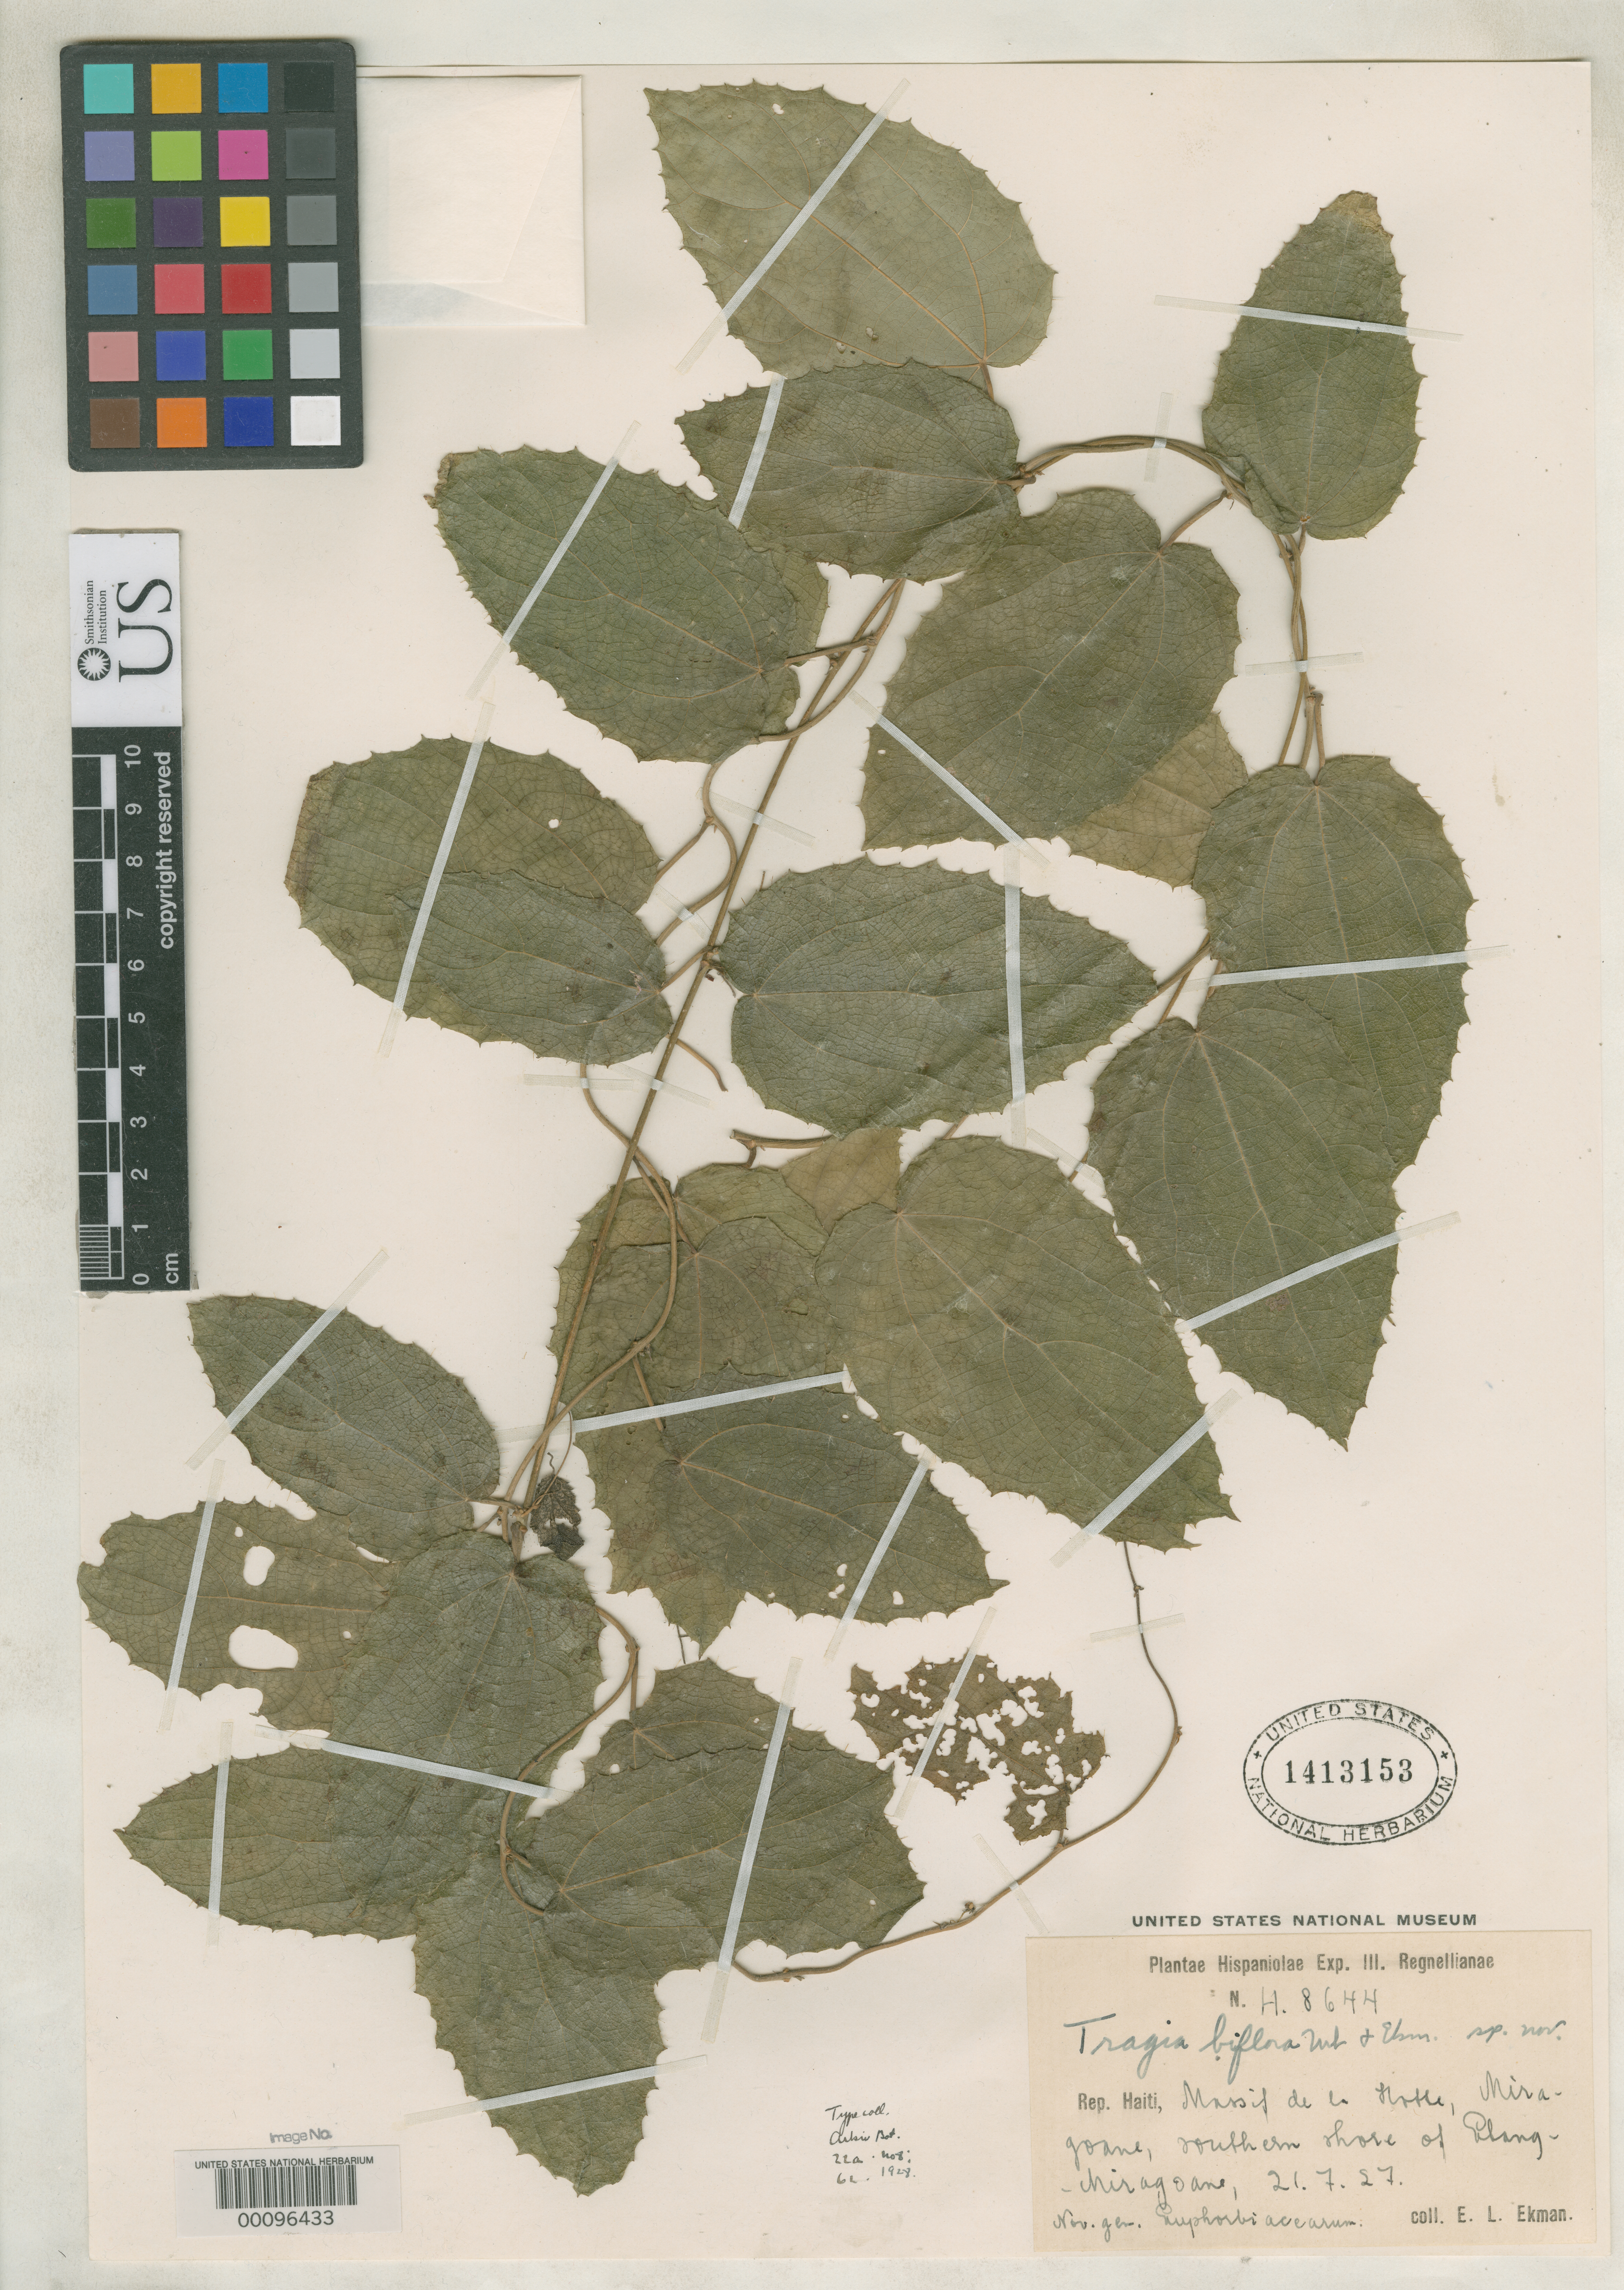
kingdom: Plantae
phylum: Tracheophyta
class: Magnoliopsida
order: Malpighiales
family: Euphorbiaceae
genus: Tragia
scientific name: Tragia biflora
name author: Urb. & Ekman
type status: Isotype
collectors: E. L. Ekman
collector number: H 8644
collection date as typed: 21 Jul 1927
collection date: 1927-07-21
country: Haiti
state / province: Sud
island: Hispaniola Island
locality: Massif de la Hotte, Miragoane, northern shore of Etang-miragoane.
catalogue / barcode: US 1413153